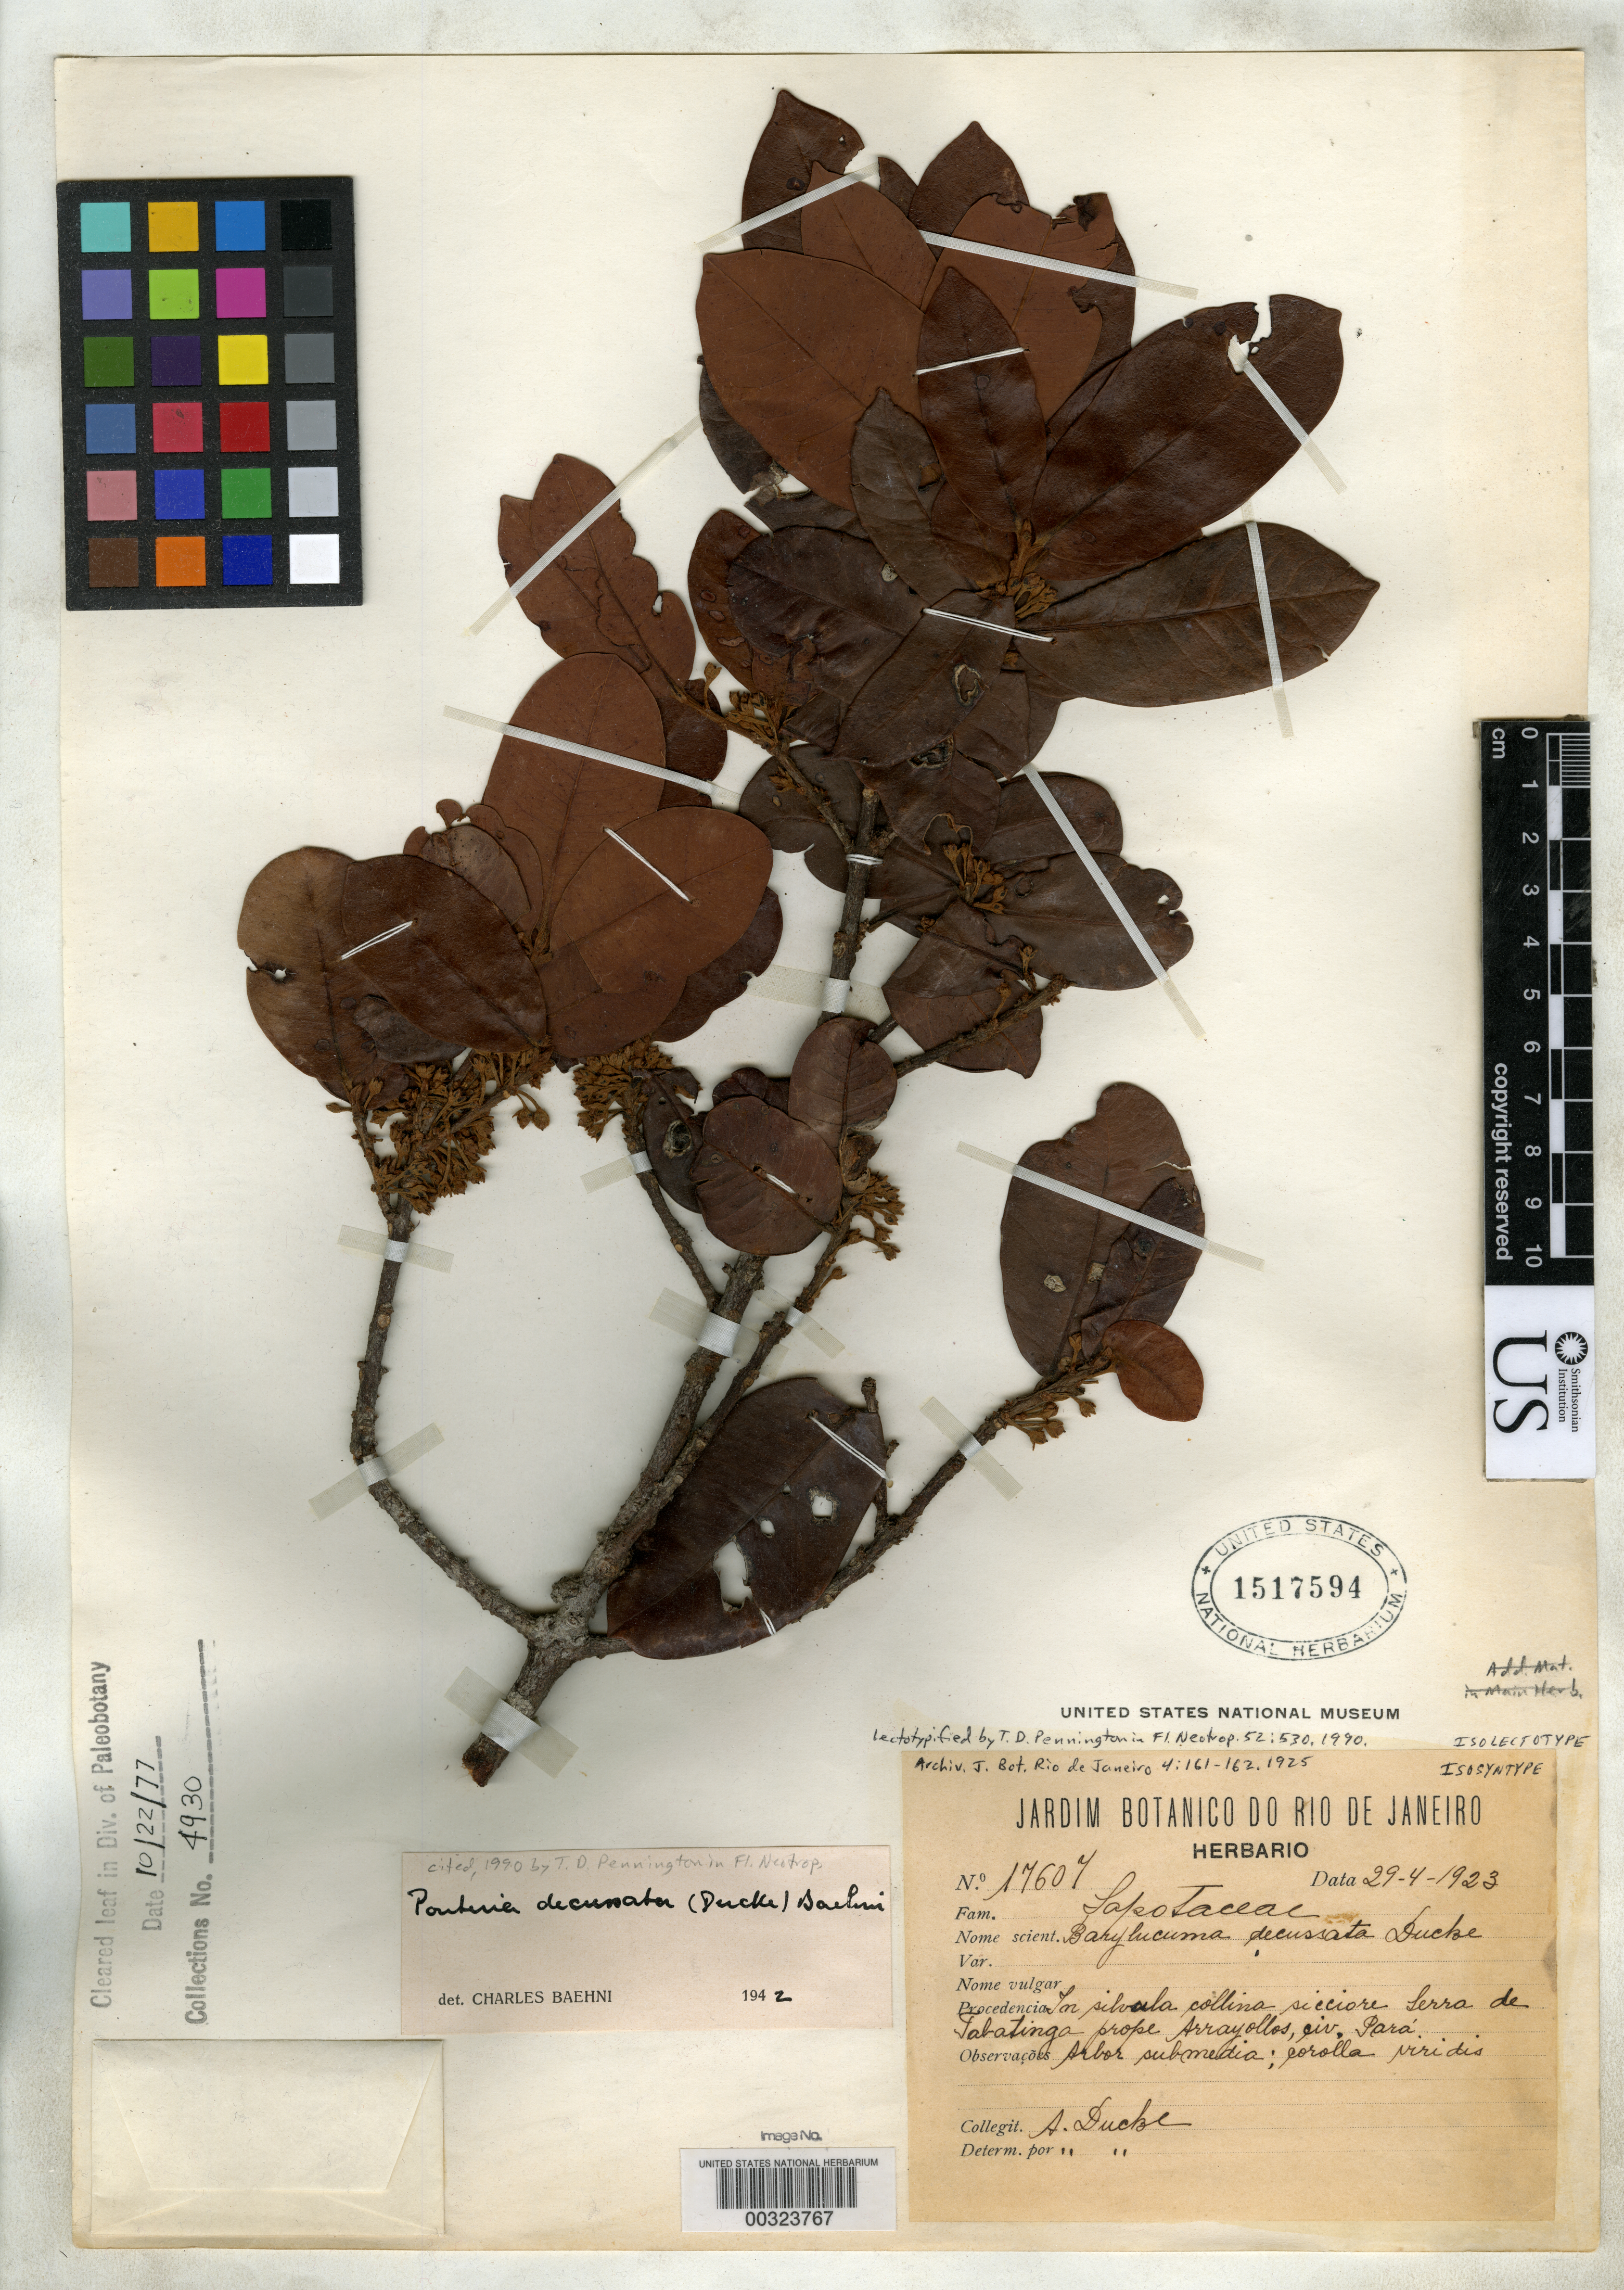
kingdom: Plantae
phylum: Tracheophyta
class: Magnoliopsida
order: Ericales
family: Sapotaceae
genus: Barylucuma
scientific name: Barylucuma decussata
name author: Ducke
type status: Isosyntype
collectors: A. Ducke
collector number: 17607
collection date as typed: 29 Apr 1923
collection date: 1923-04-29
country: Brazil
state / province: Pará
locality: Serra de Tabatinga prope Arrayollos.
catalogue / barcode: US 1517594